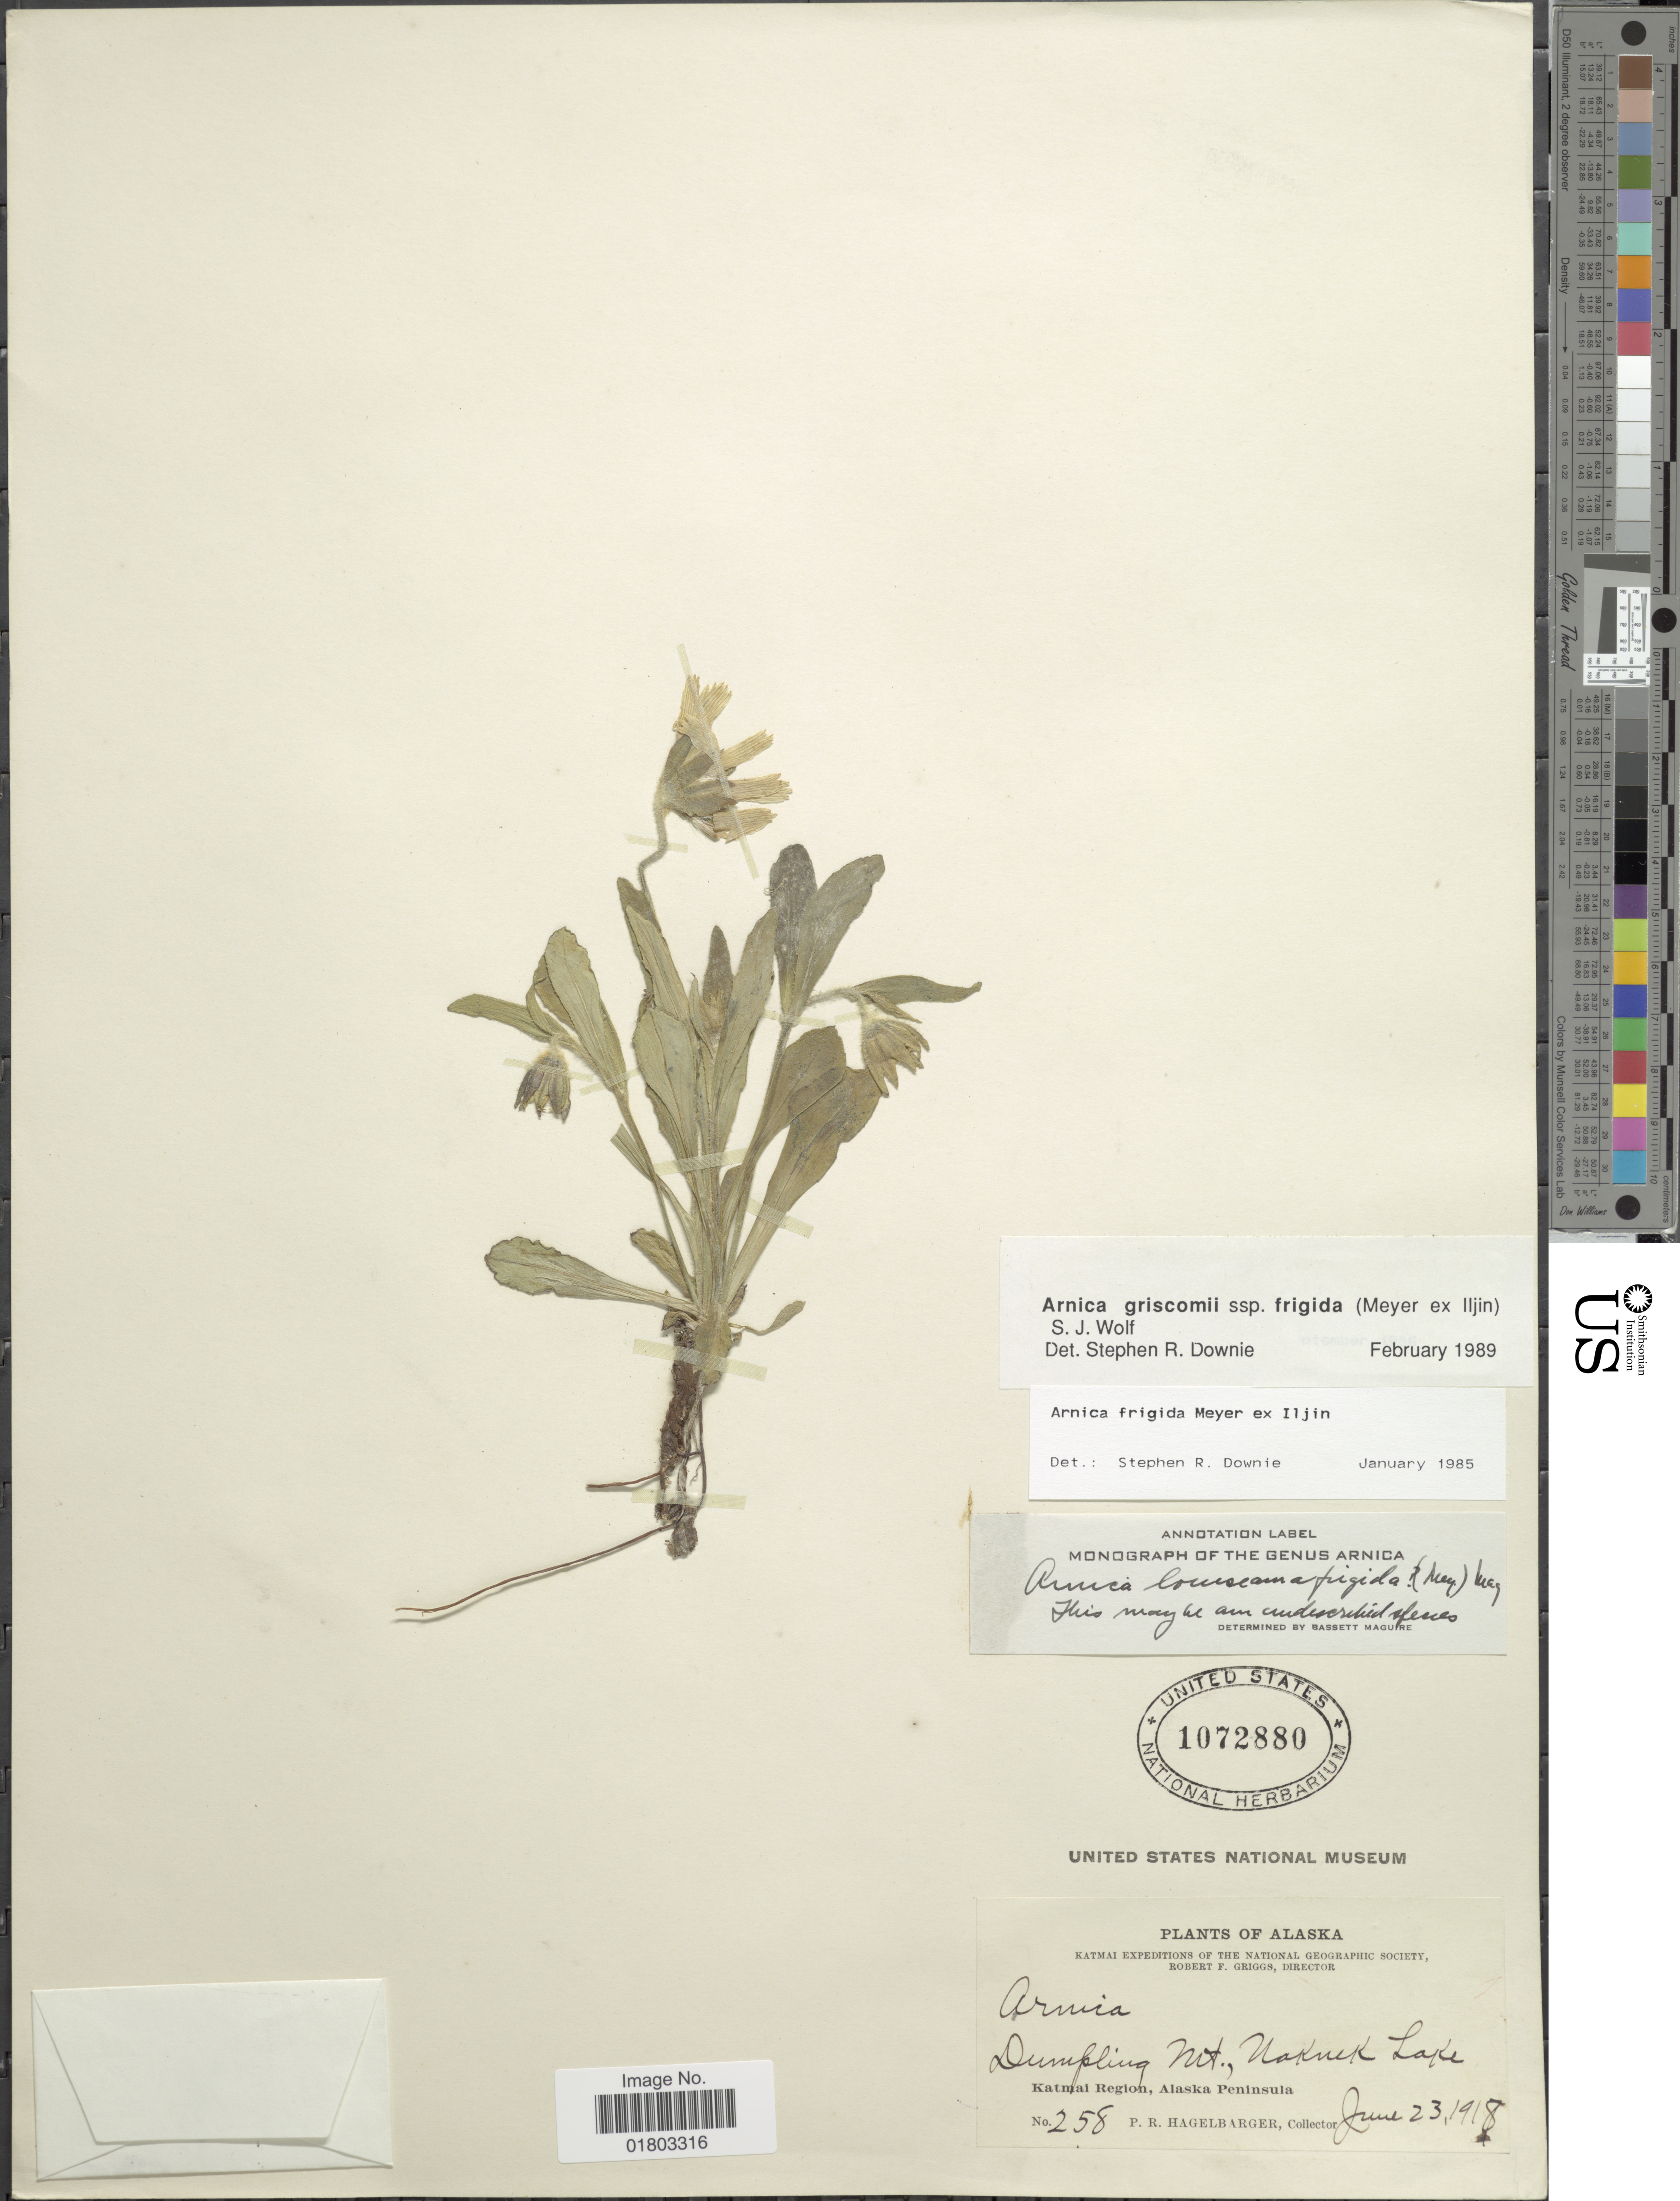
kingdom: Plantae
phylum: Tracheophyta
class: Magnoliopsida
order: Asterales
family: Asteraceae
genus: Arnica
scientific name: Arnica griscomii subsp. frigida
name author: (C.A. Mey. ex Iljin) S.J. Wolf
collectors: P. Hagelbarger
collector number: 258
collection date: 1918-06-23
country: United States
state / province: Alaska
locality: Dumpling Mt., Naknek Lake, Katnak Region, Alaska Peninsula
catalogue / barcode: US 1072880